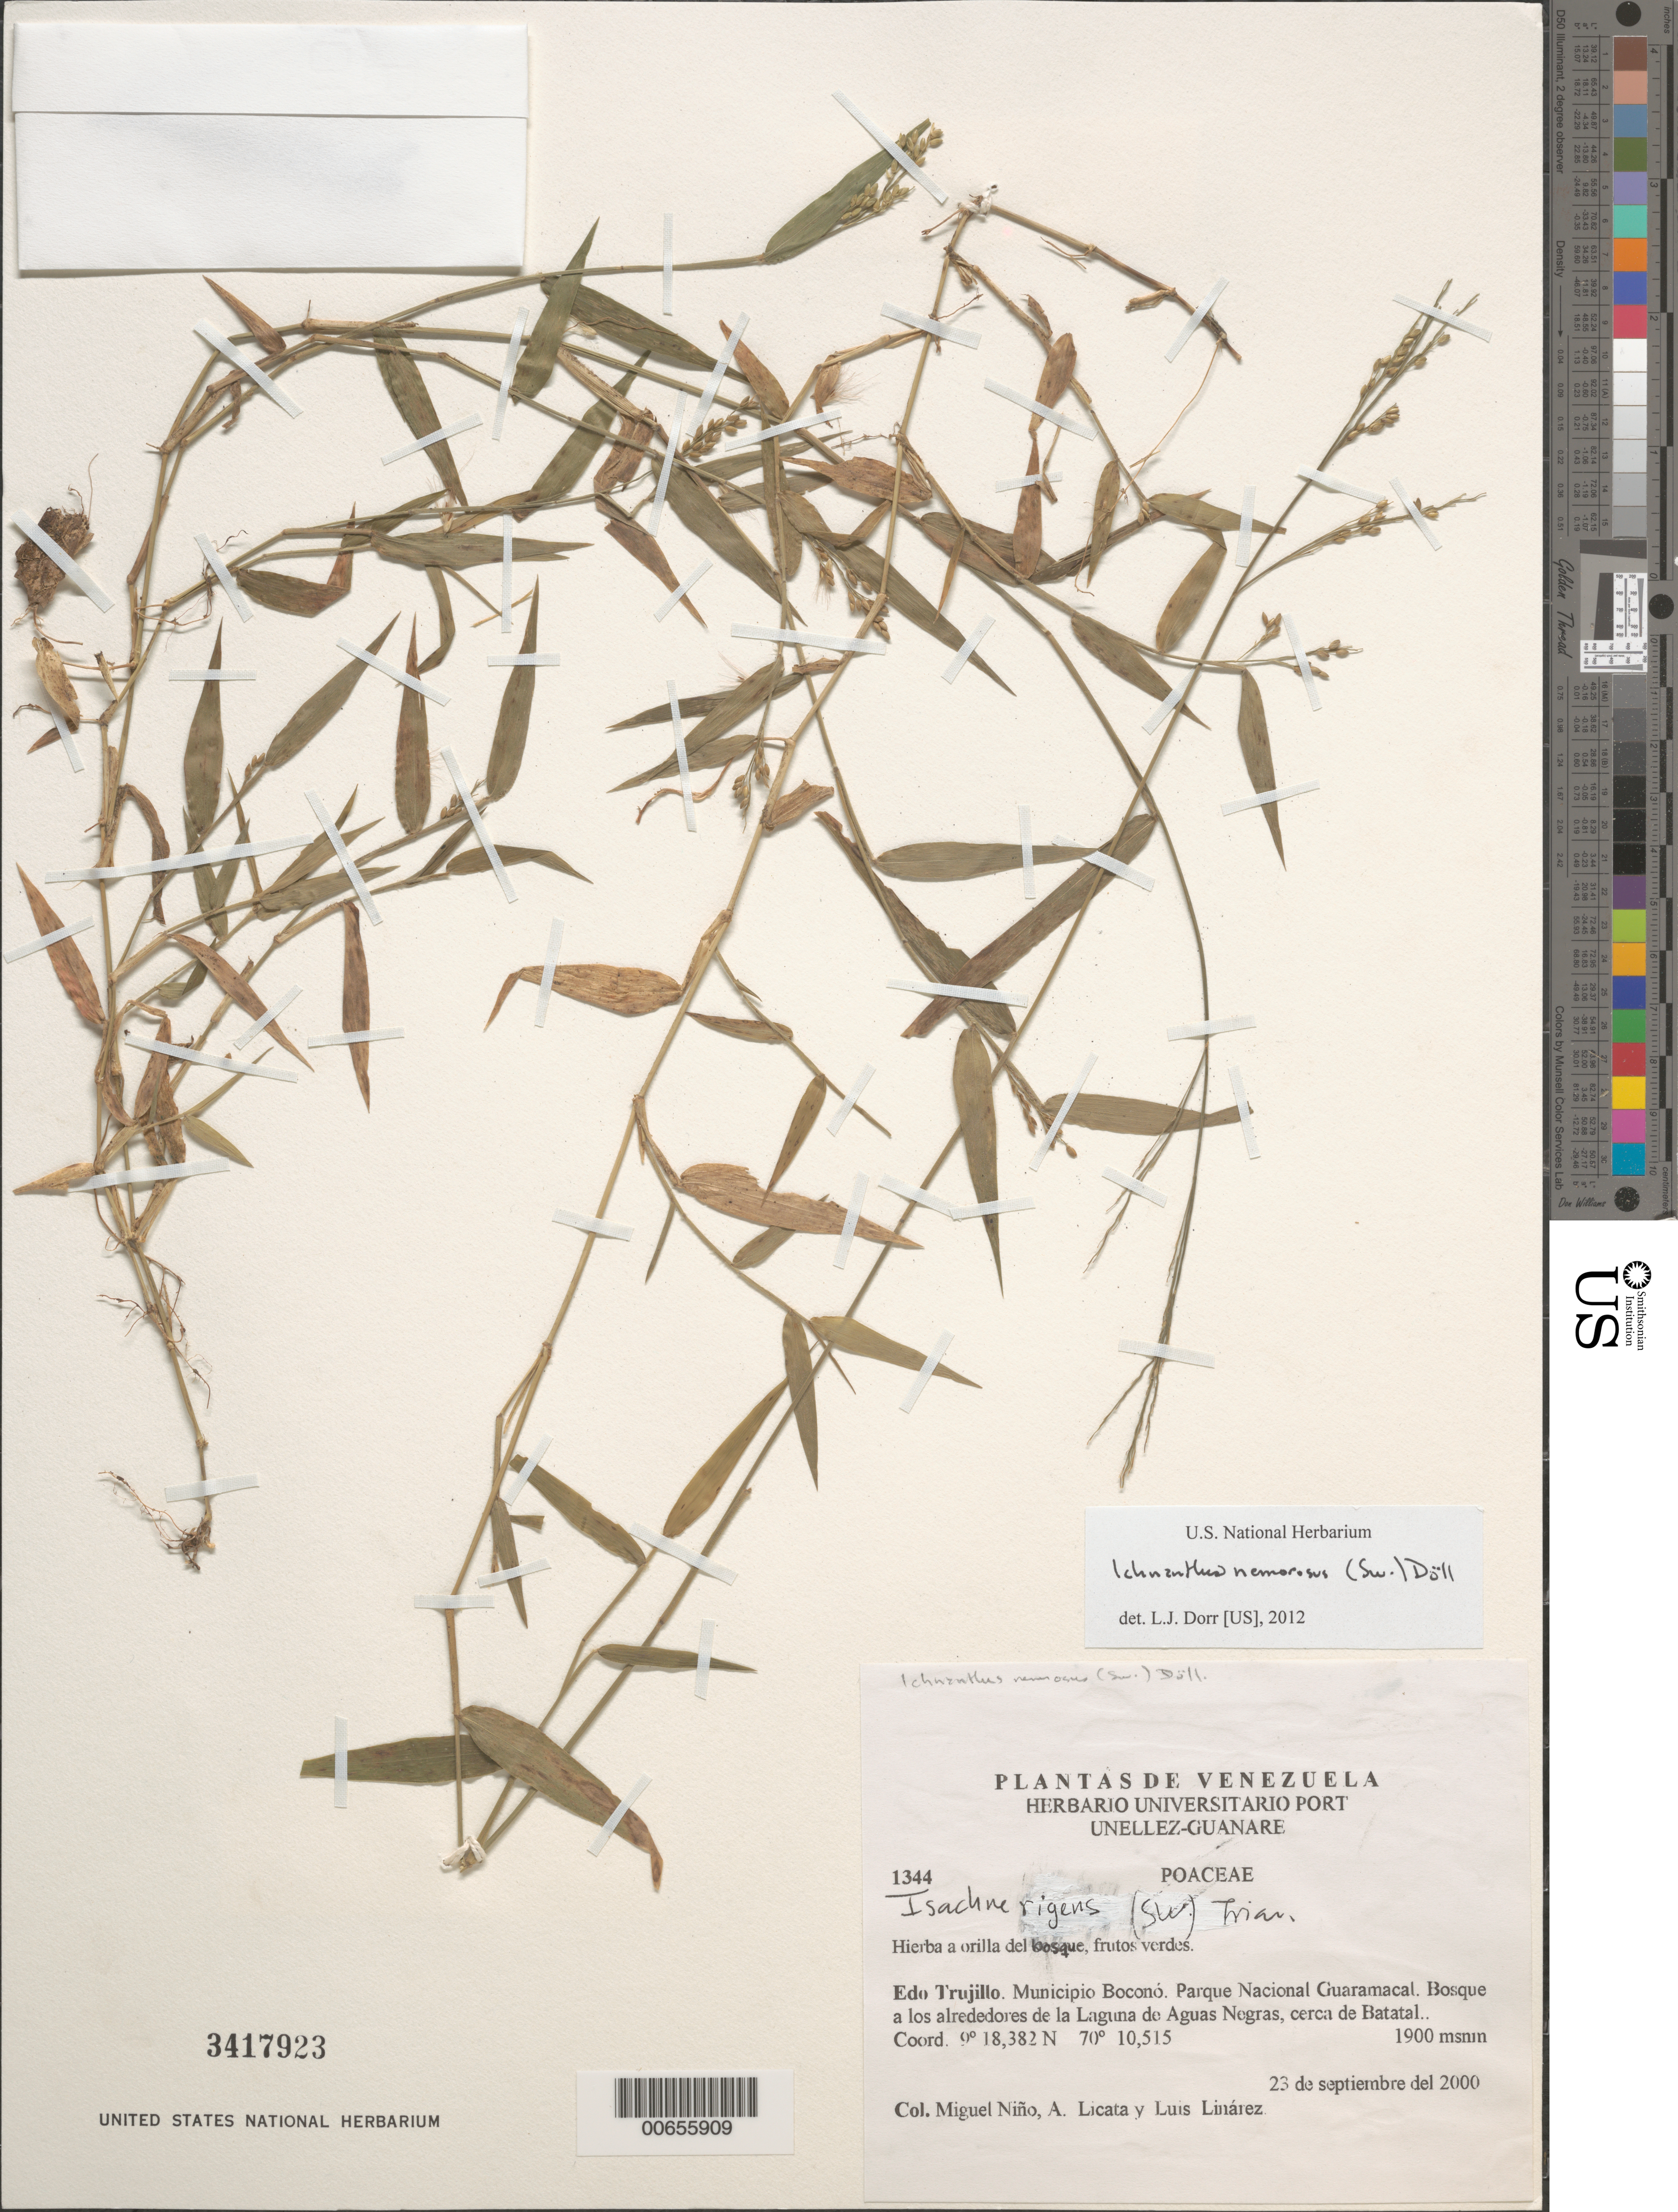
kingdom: Plantae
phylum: Tracheophyta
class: Liliopsida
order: Poales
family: Poaceae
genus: Ichnanthus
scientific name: Ichnanthus nemorosus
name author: (Sw.) Döll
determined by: Dorr, L. J., (BOT), Smithsonian Institution - National Museum of Natural History (UNITED STATES)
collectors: S. M. Niño, A. Licata & L. Linárez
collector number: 1344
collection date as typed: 23 Sep 2000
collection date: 2000-09-23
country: Venezuela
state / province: Trujillo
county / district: Boconó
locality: Parque Nacional Guaramacal. Laguna de Aguas Negras, cerca de Batatal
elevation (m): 1900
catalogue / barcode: US 3417923